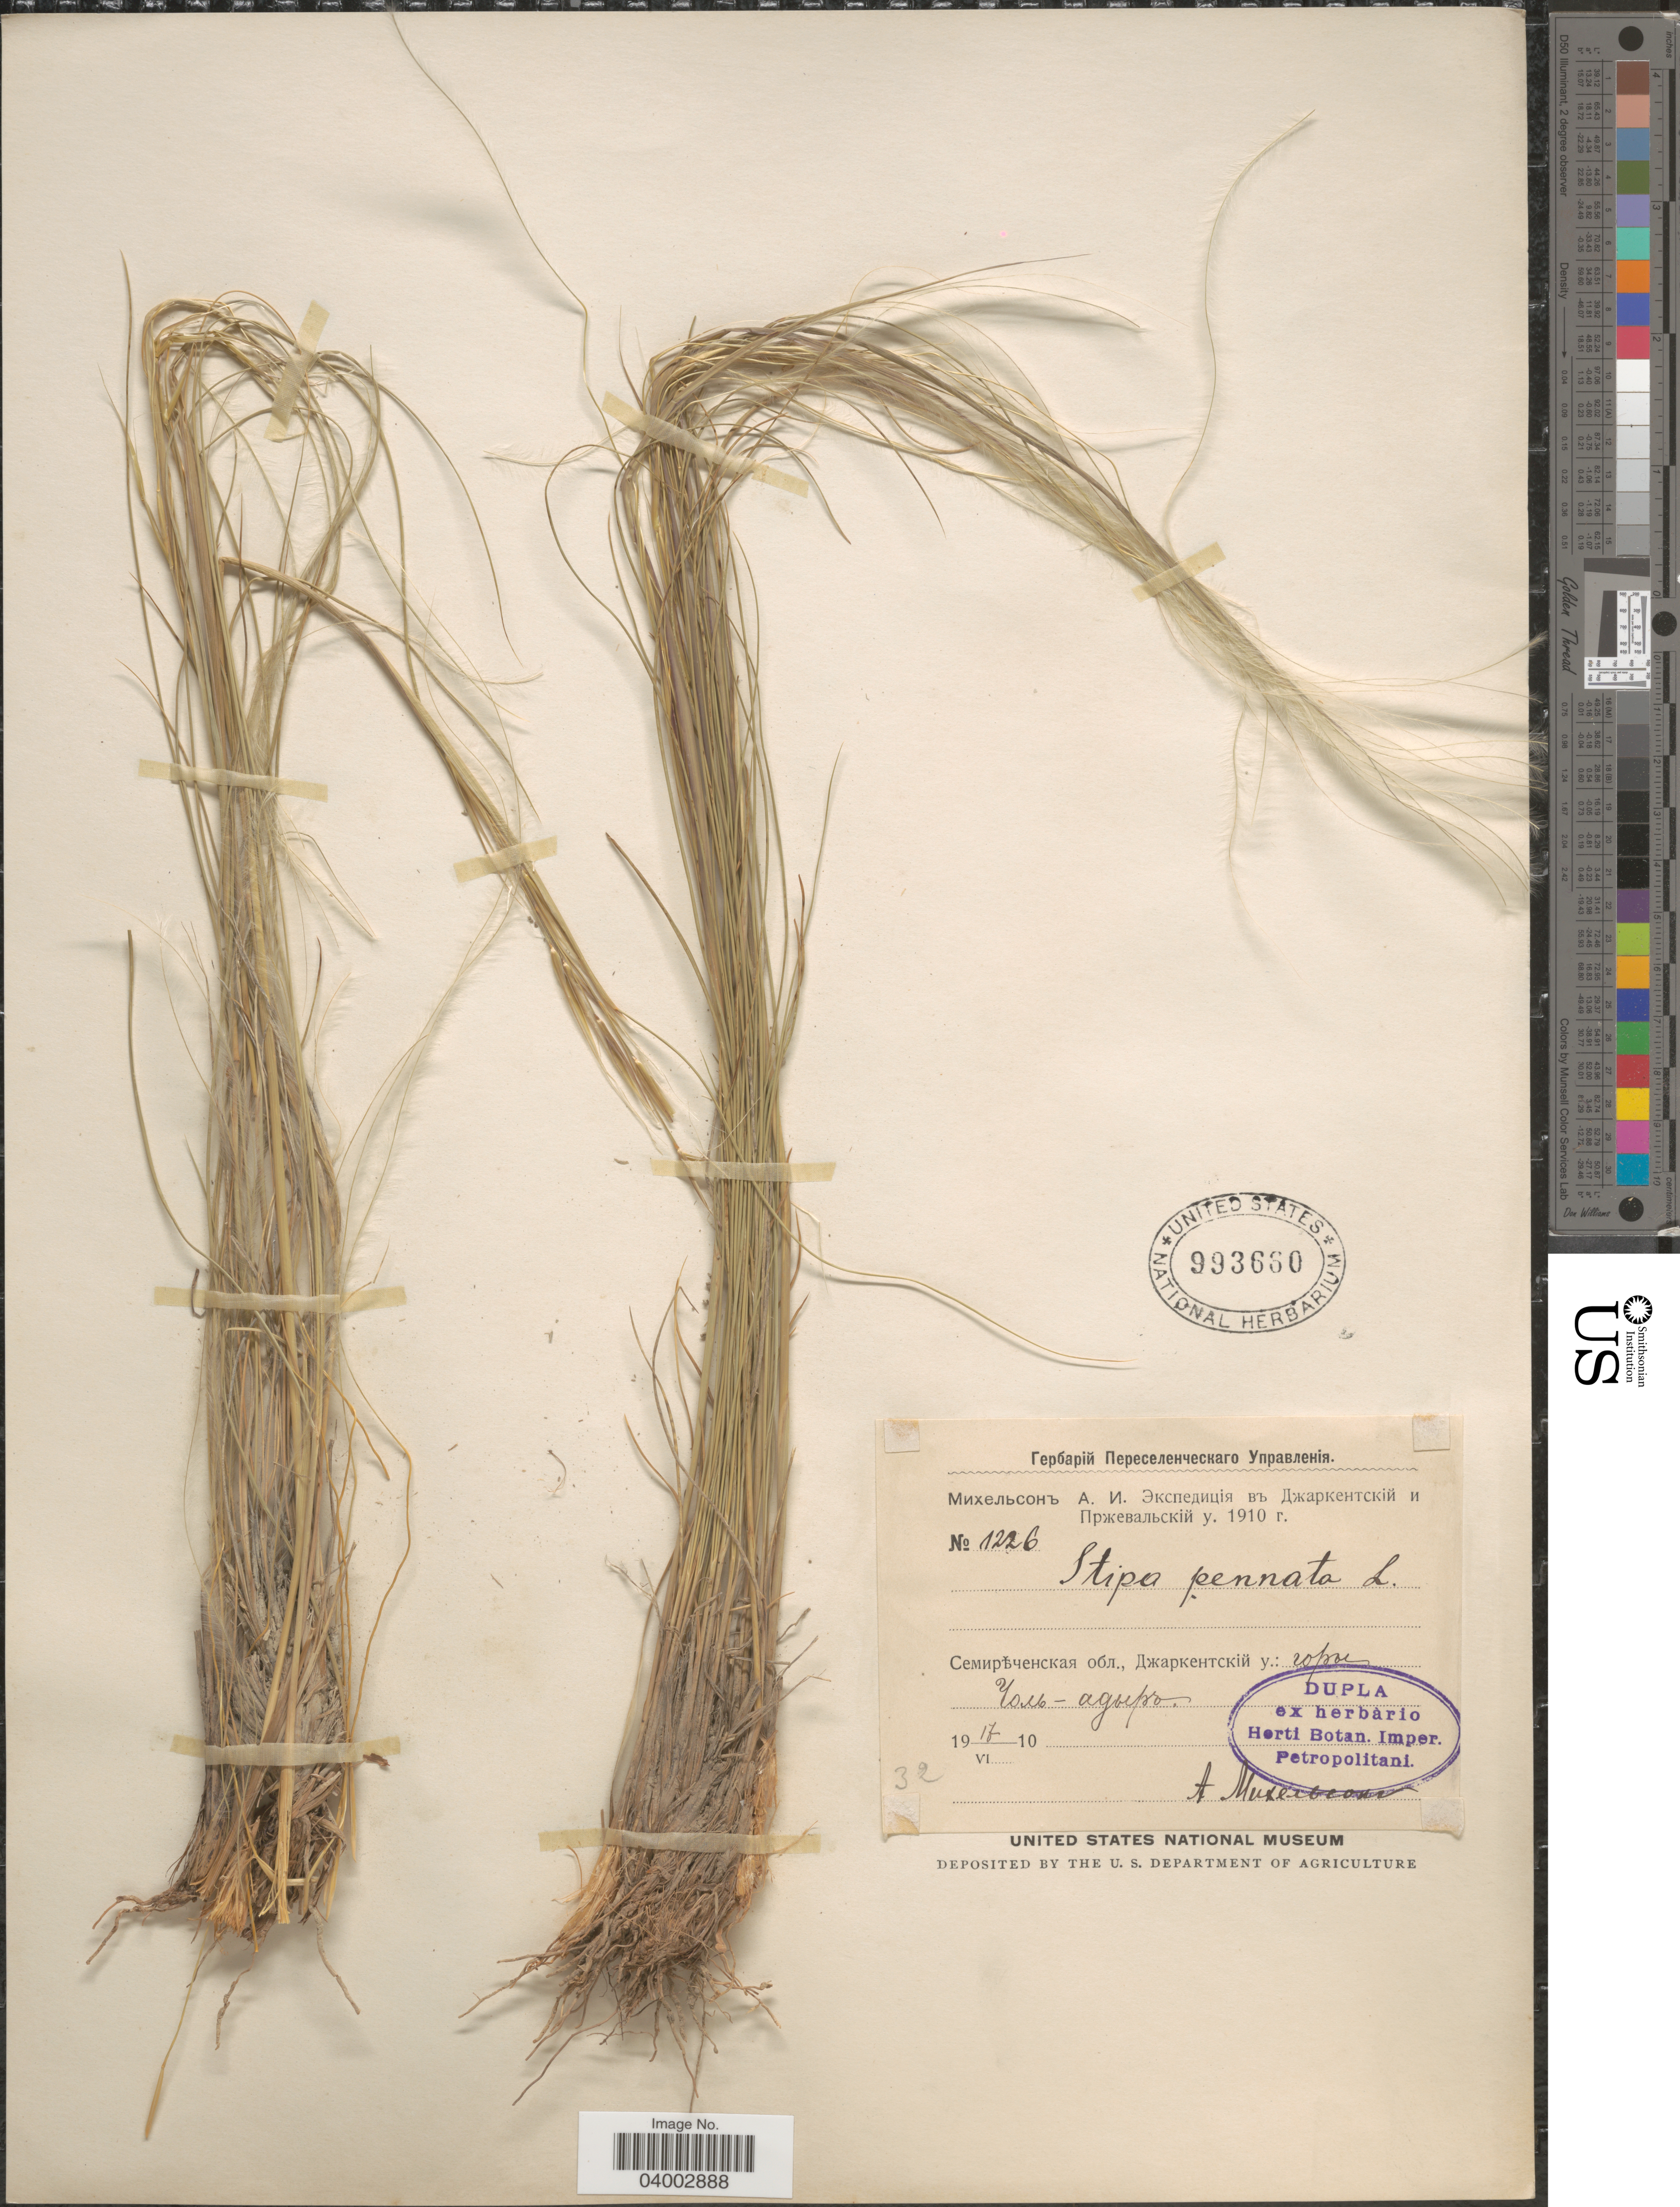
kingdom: Plantae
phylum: Tracheophyta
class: Liliopsida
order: Poales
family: Poaceae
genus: Stipa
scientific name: Stipa pennata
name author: L.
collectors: A. Mikhelson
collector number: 1226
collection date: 1910-06-17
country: Kazakhstan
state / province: Almaty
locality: Chol-Adyr Mts.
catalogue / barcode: US 993660